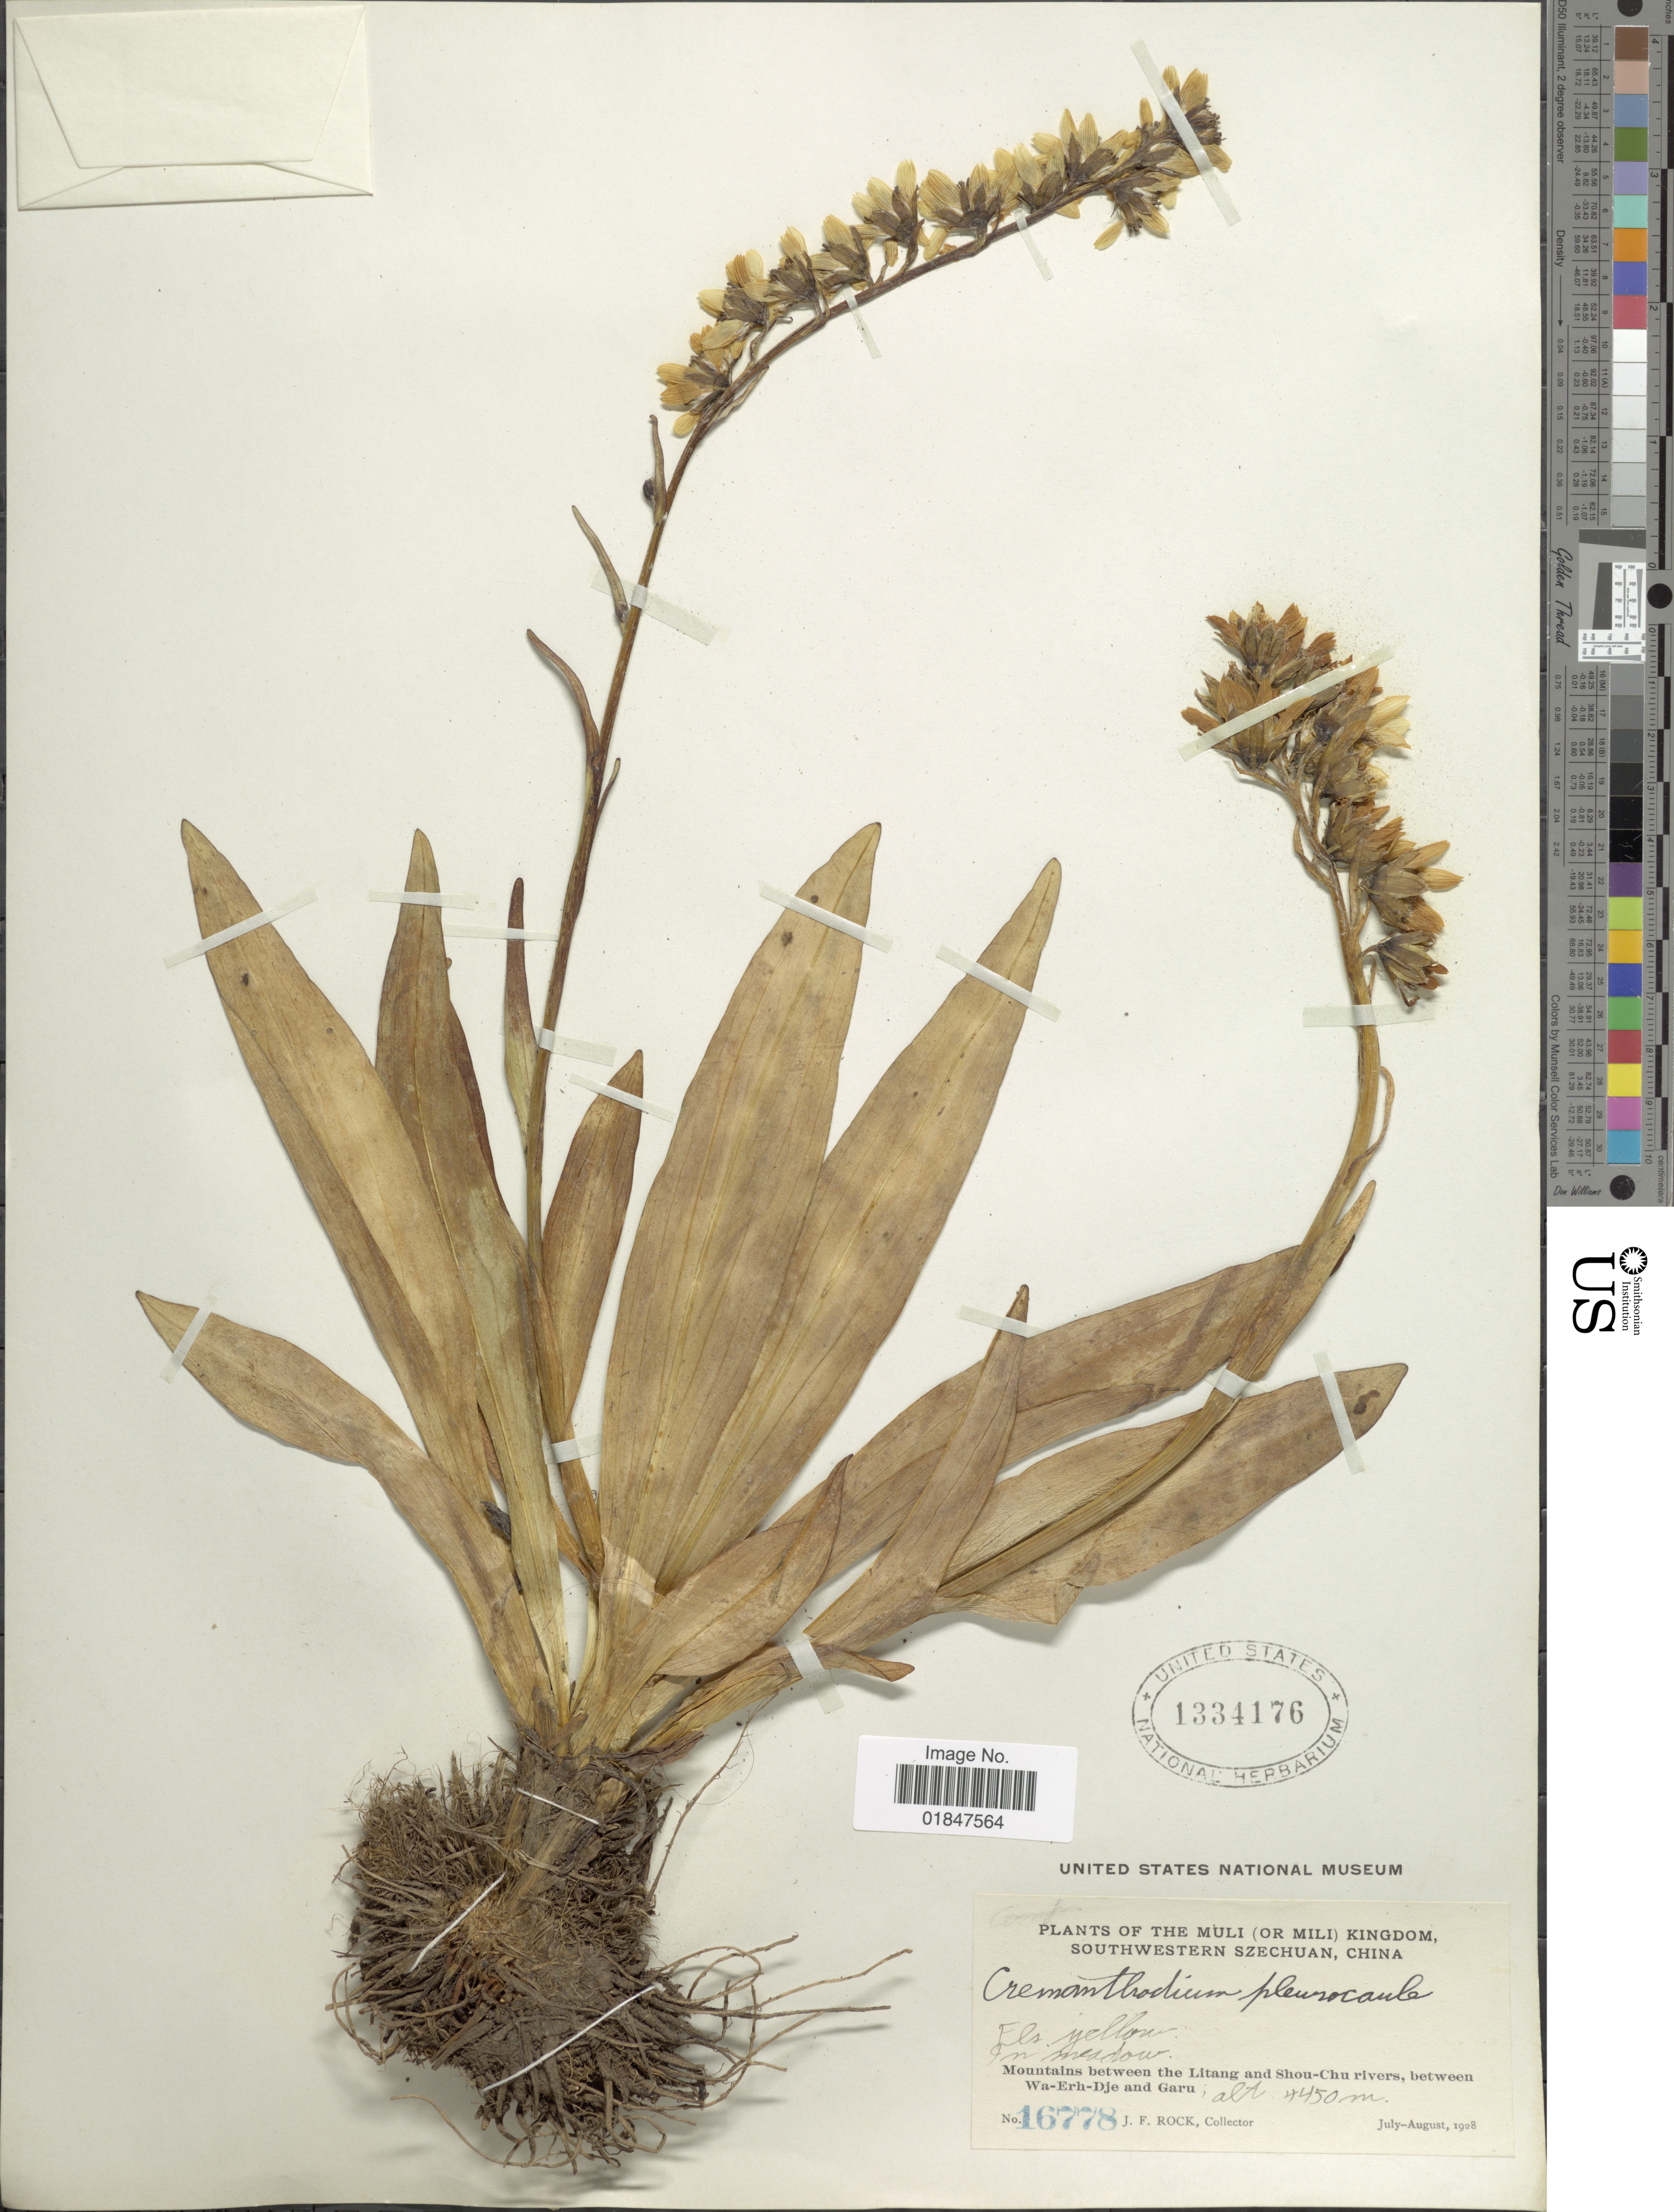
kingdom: Plantae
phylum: Tracheophyta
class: Magnoliopsida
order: Asterales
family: Asteraceae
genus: Ligularia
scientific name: Ligularia pleurocaulis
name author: (Franch.) Hand.-Mazz.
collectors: J. Rock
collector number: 16778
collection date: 1928-07/1928-08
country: China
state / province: Sichuan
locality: The Muli (or Mili) Kingdom, Southwestern Szechuan, Mountains between the Litang and Shou-Chu rivers, between Wa-Erh-Dje and Garu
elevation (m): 4450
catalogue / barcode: US 1334176